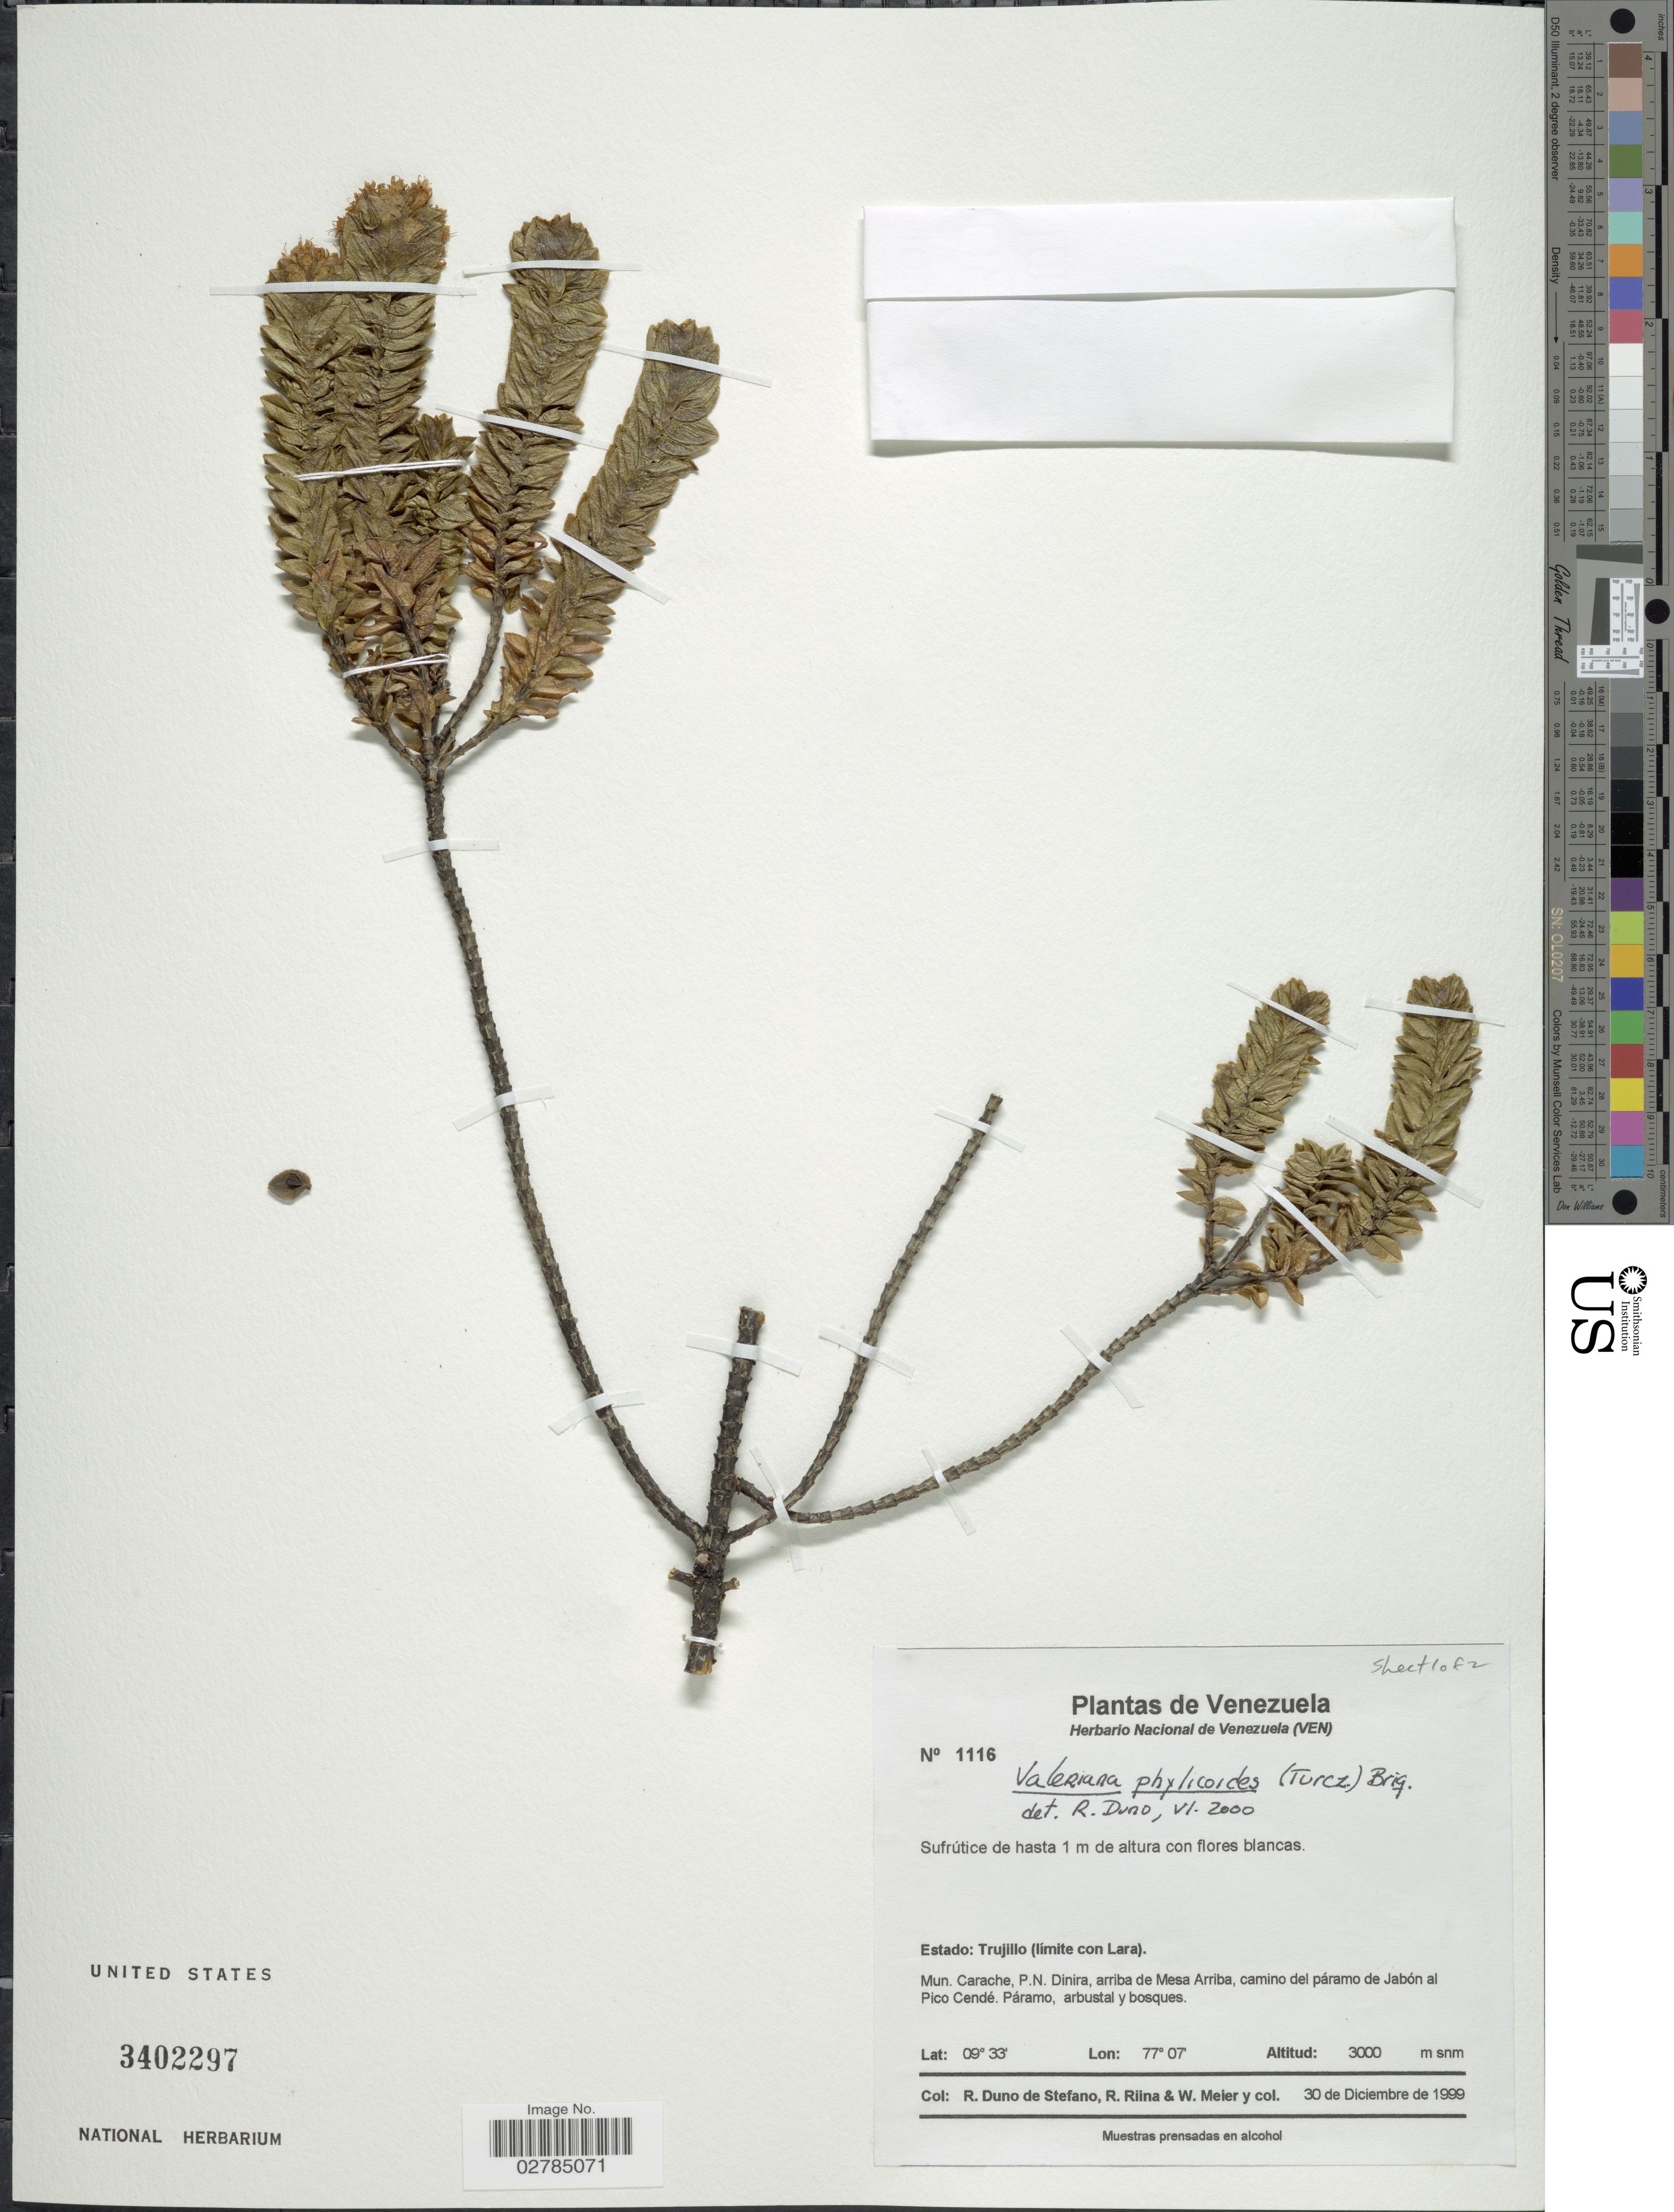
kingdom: Plantae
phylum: Tracheophyta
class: Magnoliopsida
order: Dipsacales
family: Caprifoliaceae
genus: Valeriana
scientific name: Valeriana phylicoides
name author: (Turcz.) Briq.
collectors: R. Duno de Stefano, R. Riina, W. Meier & W. Colenso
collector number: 1116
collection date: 1999-12-30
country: Venezuela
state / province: Trujillo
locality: Límite con Lara, Mun. Carache, P.N. Dinira, arriba de Mesa Arriba, camino del páramo de Jabón al Pico Cendé.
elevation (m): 3000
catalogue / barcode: US 3402297